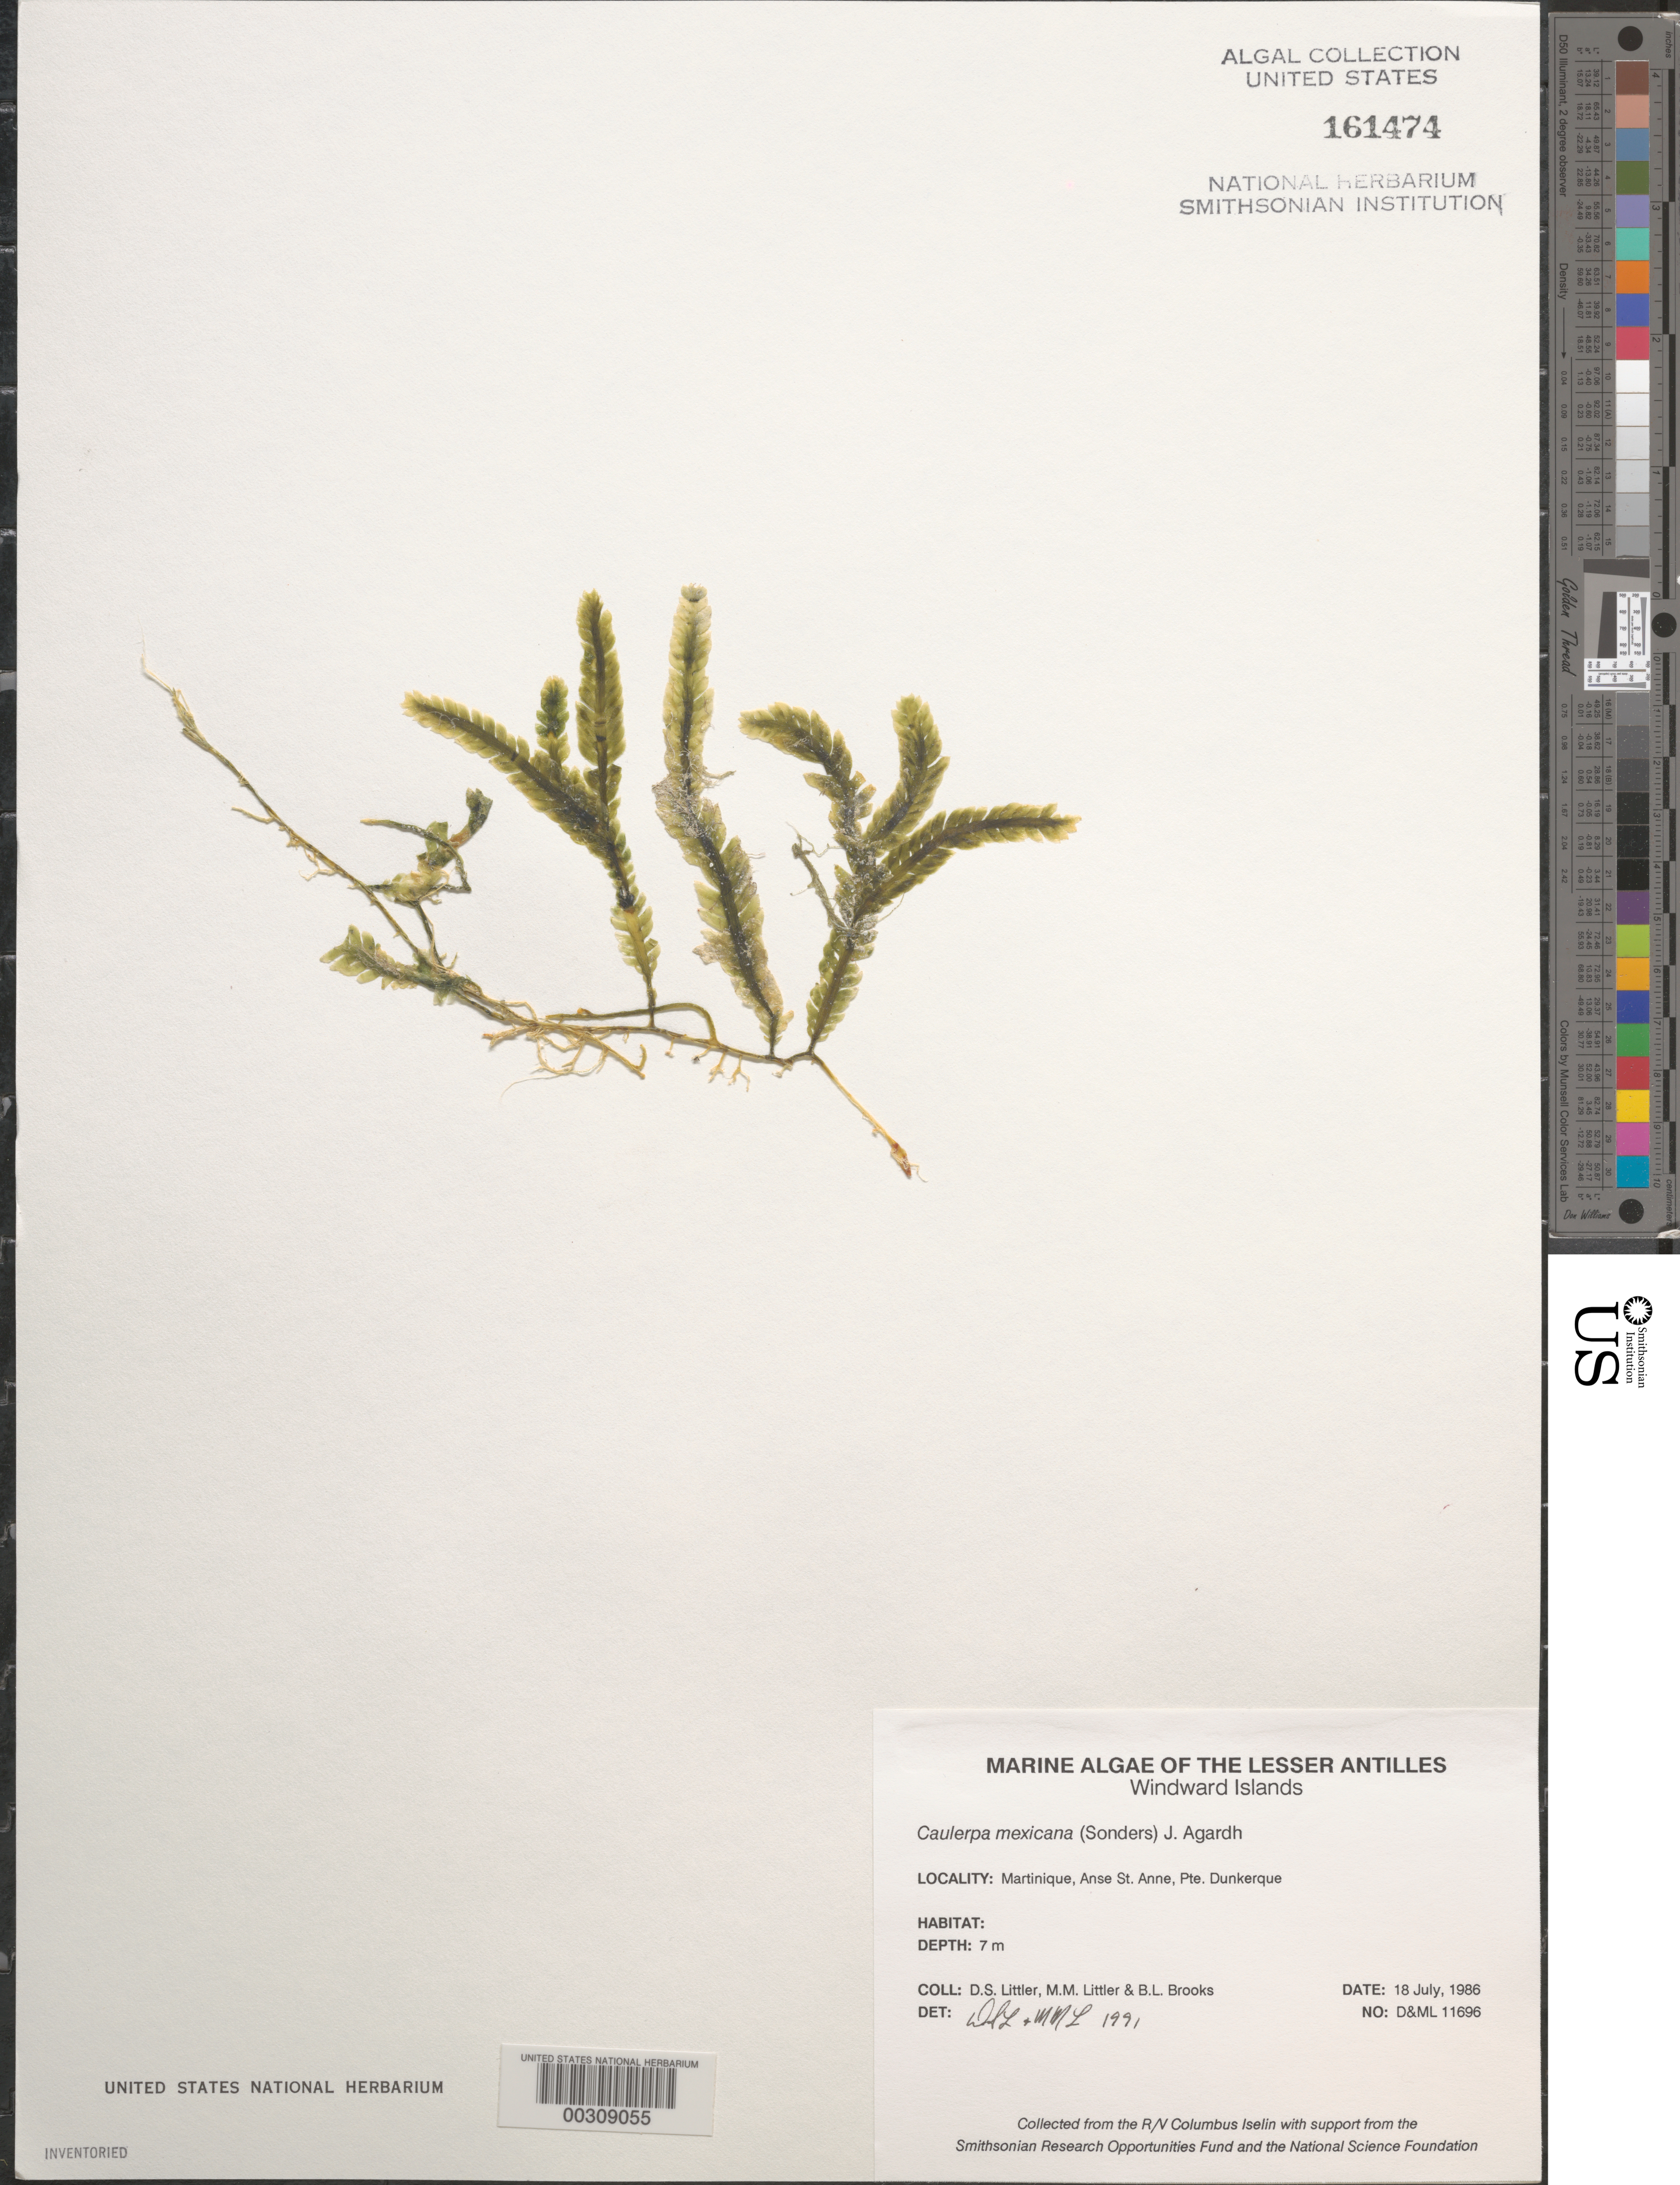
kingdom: Plantae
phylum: Chlorophyta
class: Ulvophyceae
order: Bryopsidales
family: Caulerpaceae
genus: Caulerpa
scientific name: Caulerpa mexicana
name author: Sond. ex Kütz.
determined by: Littler, D. S.; Littler, M. M.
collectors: D. S. Littler, M. M. Littler & B. Brooks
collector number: D&ML 11696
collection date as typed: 18 Jul 1986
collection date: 1986-07-18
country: Martinique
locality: Anse St. Anne, Pointe Dunkerque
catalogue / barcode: US 161474